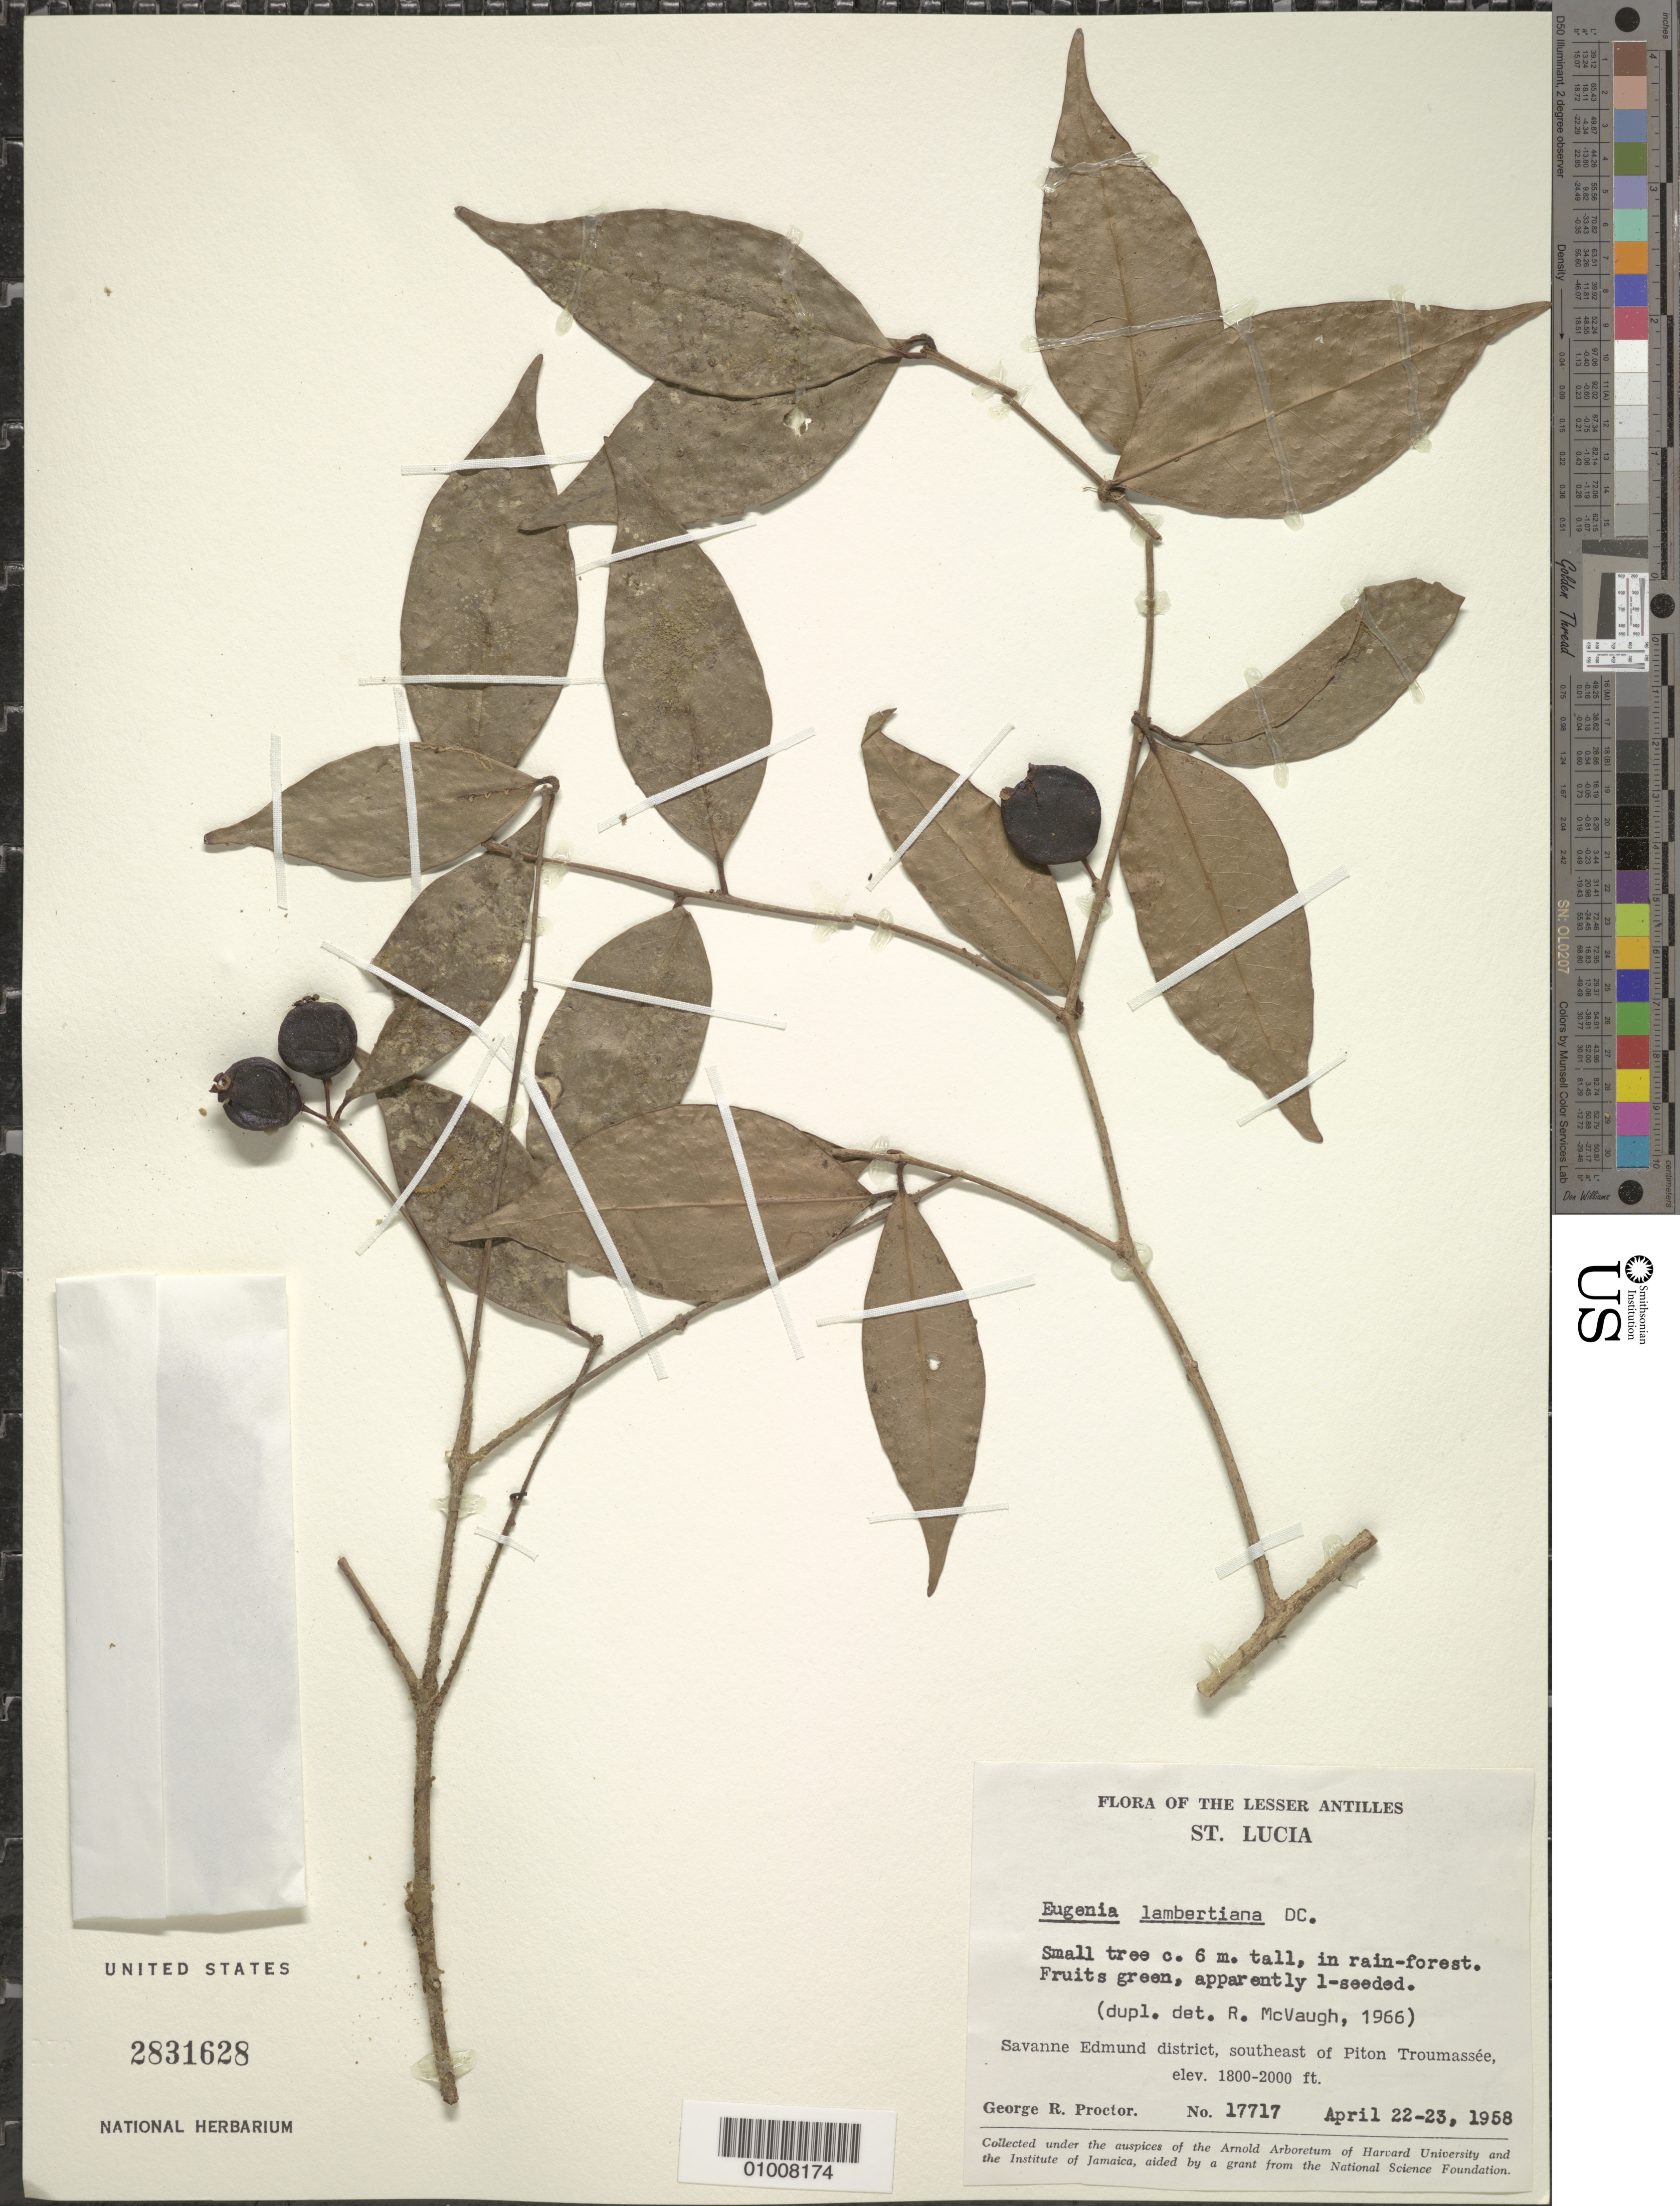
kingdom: Plantae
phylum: Tracheophyta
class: Magnoliopsida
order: Myrtales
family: Myrtaceae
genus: Eugenia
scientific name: Eugenia lambertiana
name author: DC.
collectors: G. R. Proctor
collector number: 17717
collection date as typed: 22 Apr 1958 to 23 Apr 1958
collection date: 1958-04-22/1958-04-23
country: St. Lucia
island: St. Lucia I.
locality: Savanne Edmund district; southeast of Piton Troumassée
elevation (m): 549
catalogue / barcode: US 2831628